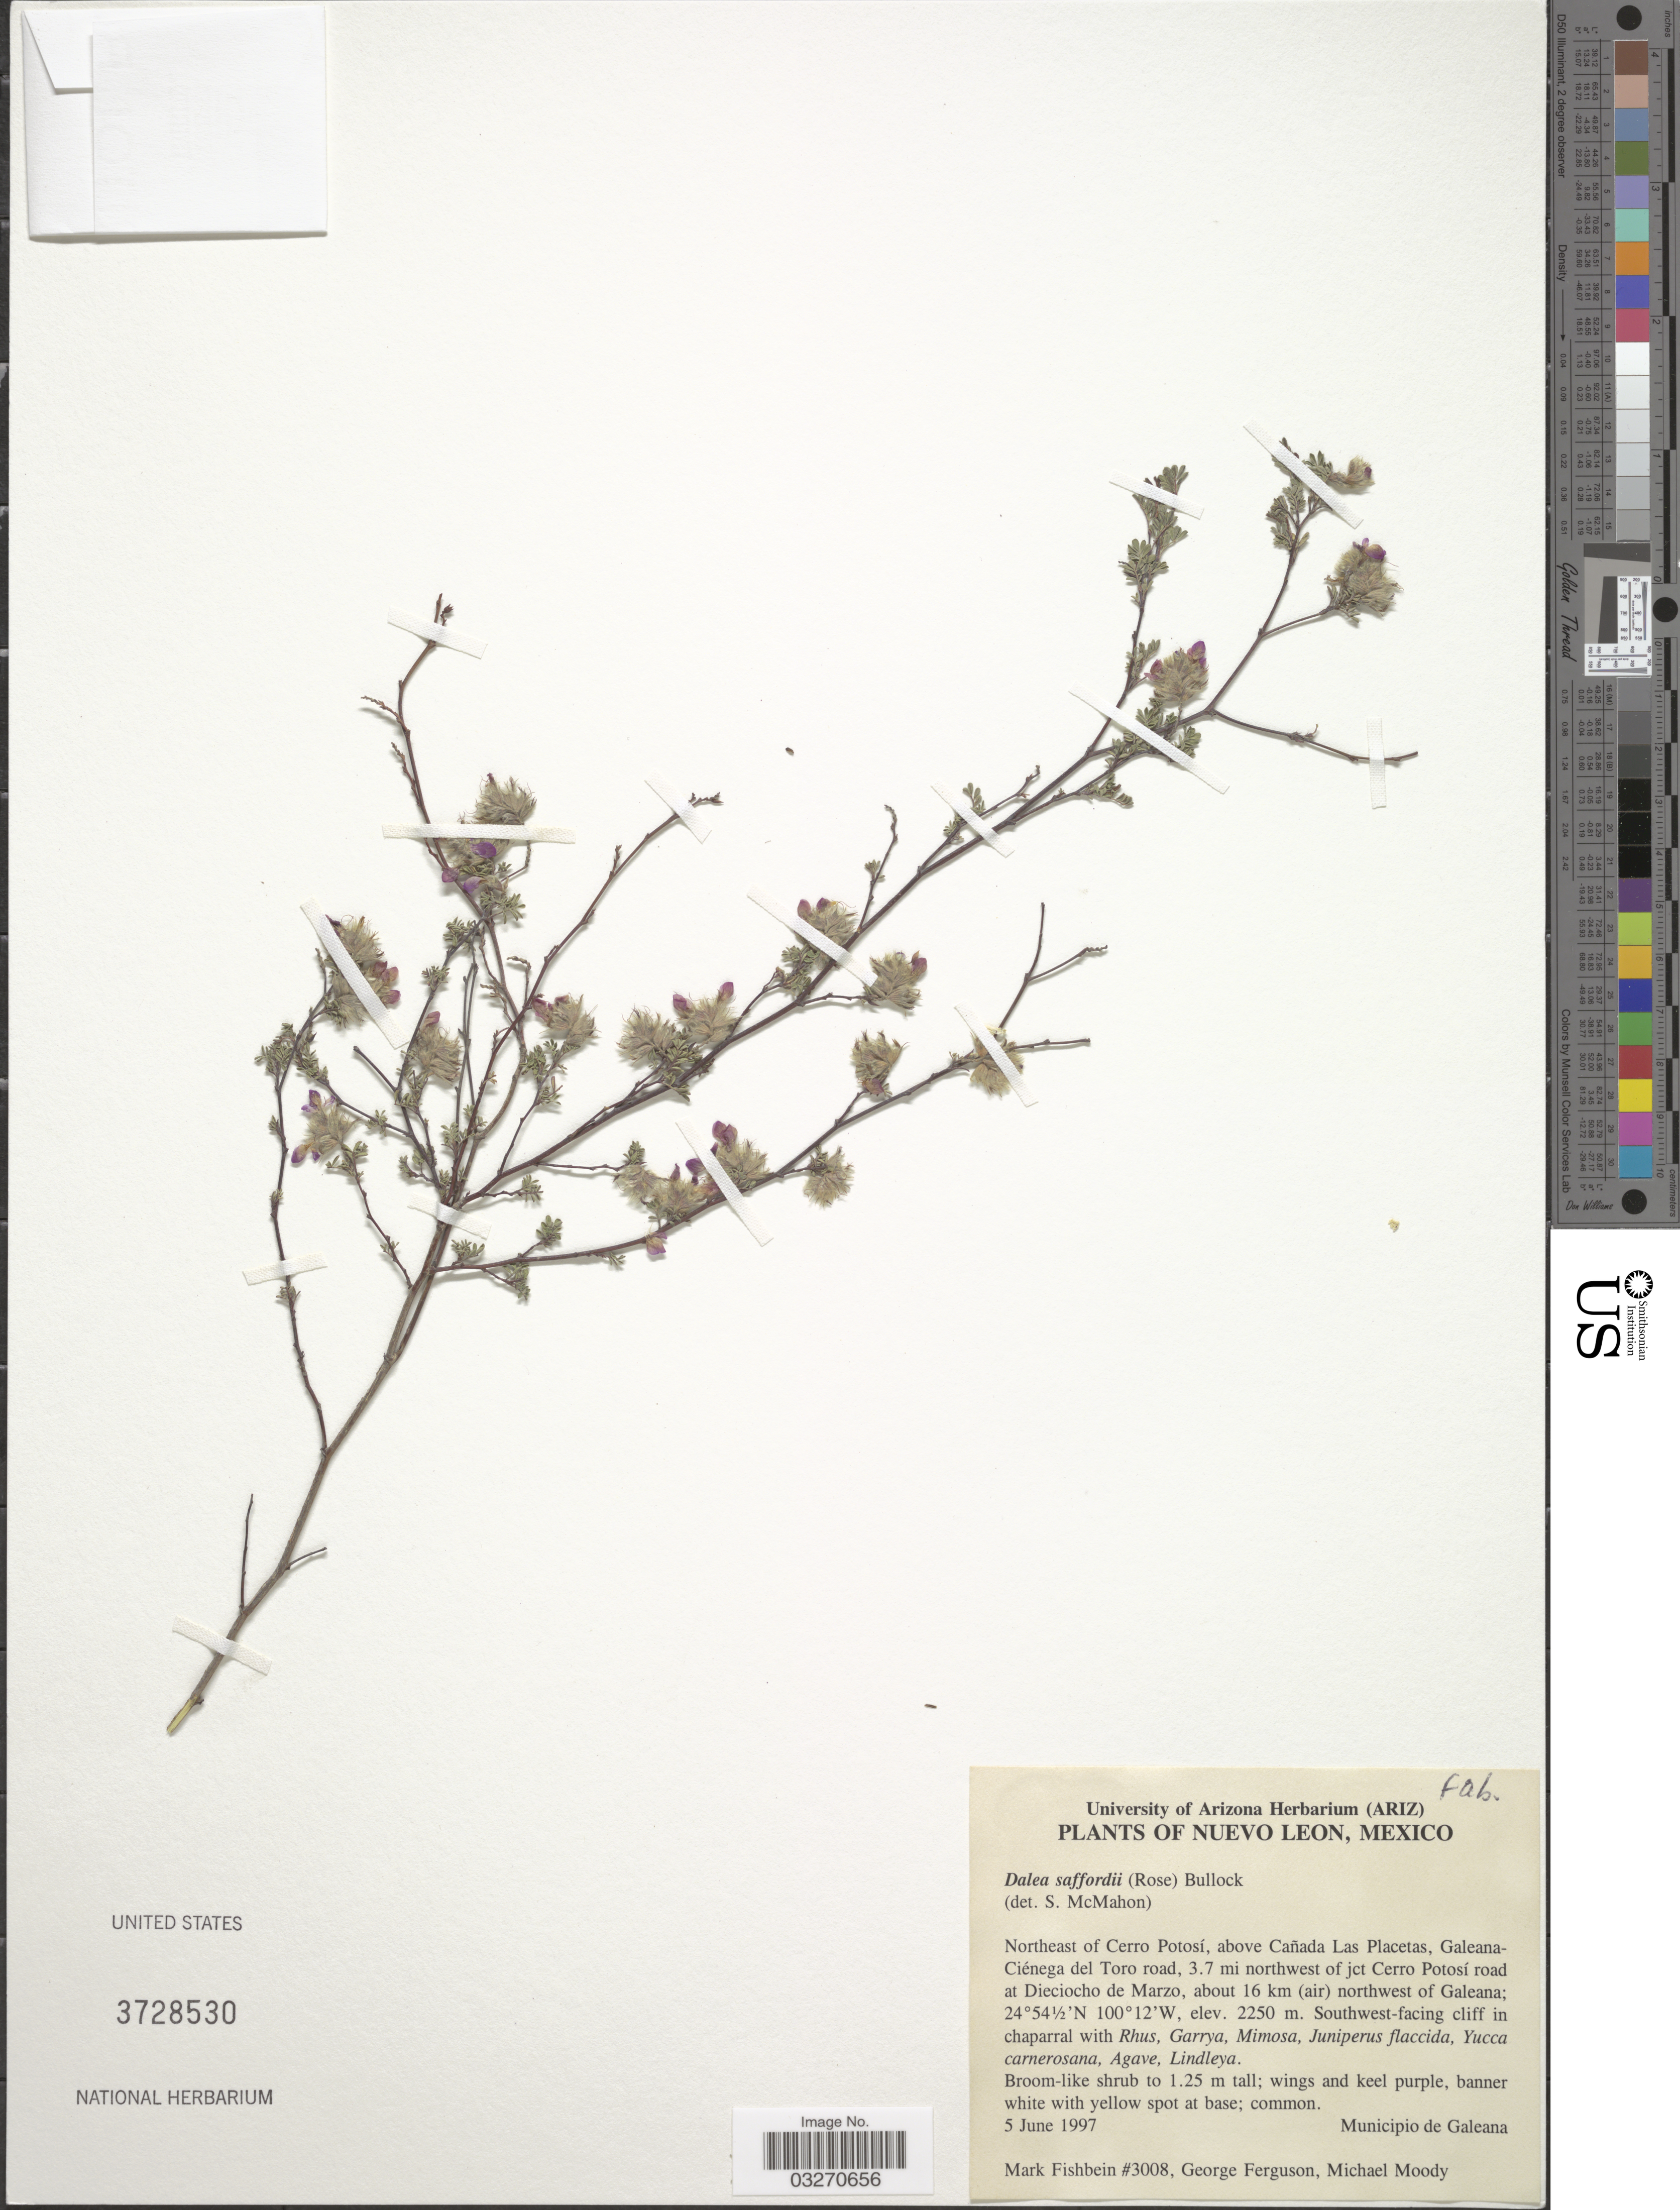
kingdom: Plantae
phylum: Tracheophyta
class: Magnoliopsida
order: Fabales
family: Fabaceae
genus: Dalea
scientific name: Dalea saffordii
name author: (Rose) Bullock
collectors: M. Fishbein, G. Ferguson & M. Moody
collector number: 3008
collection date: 1997-06-05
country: Mexico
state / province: Nuevo León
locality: Northeast of Cerro Potosí, above Cañada Las Placetas, Galeana-Ciénega del Toro road, 3.7 mi northwest of jct Cerro Potosí road at Dieciocho de Marzo, about 16 km (air) northwest of Galeana.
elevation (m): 2250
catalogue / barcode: US 3728530